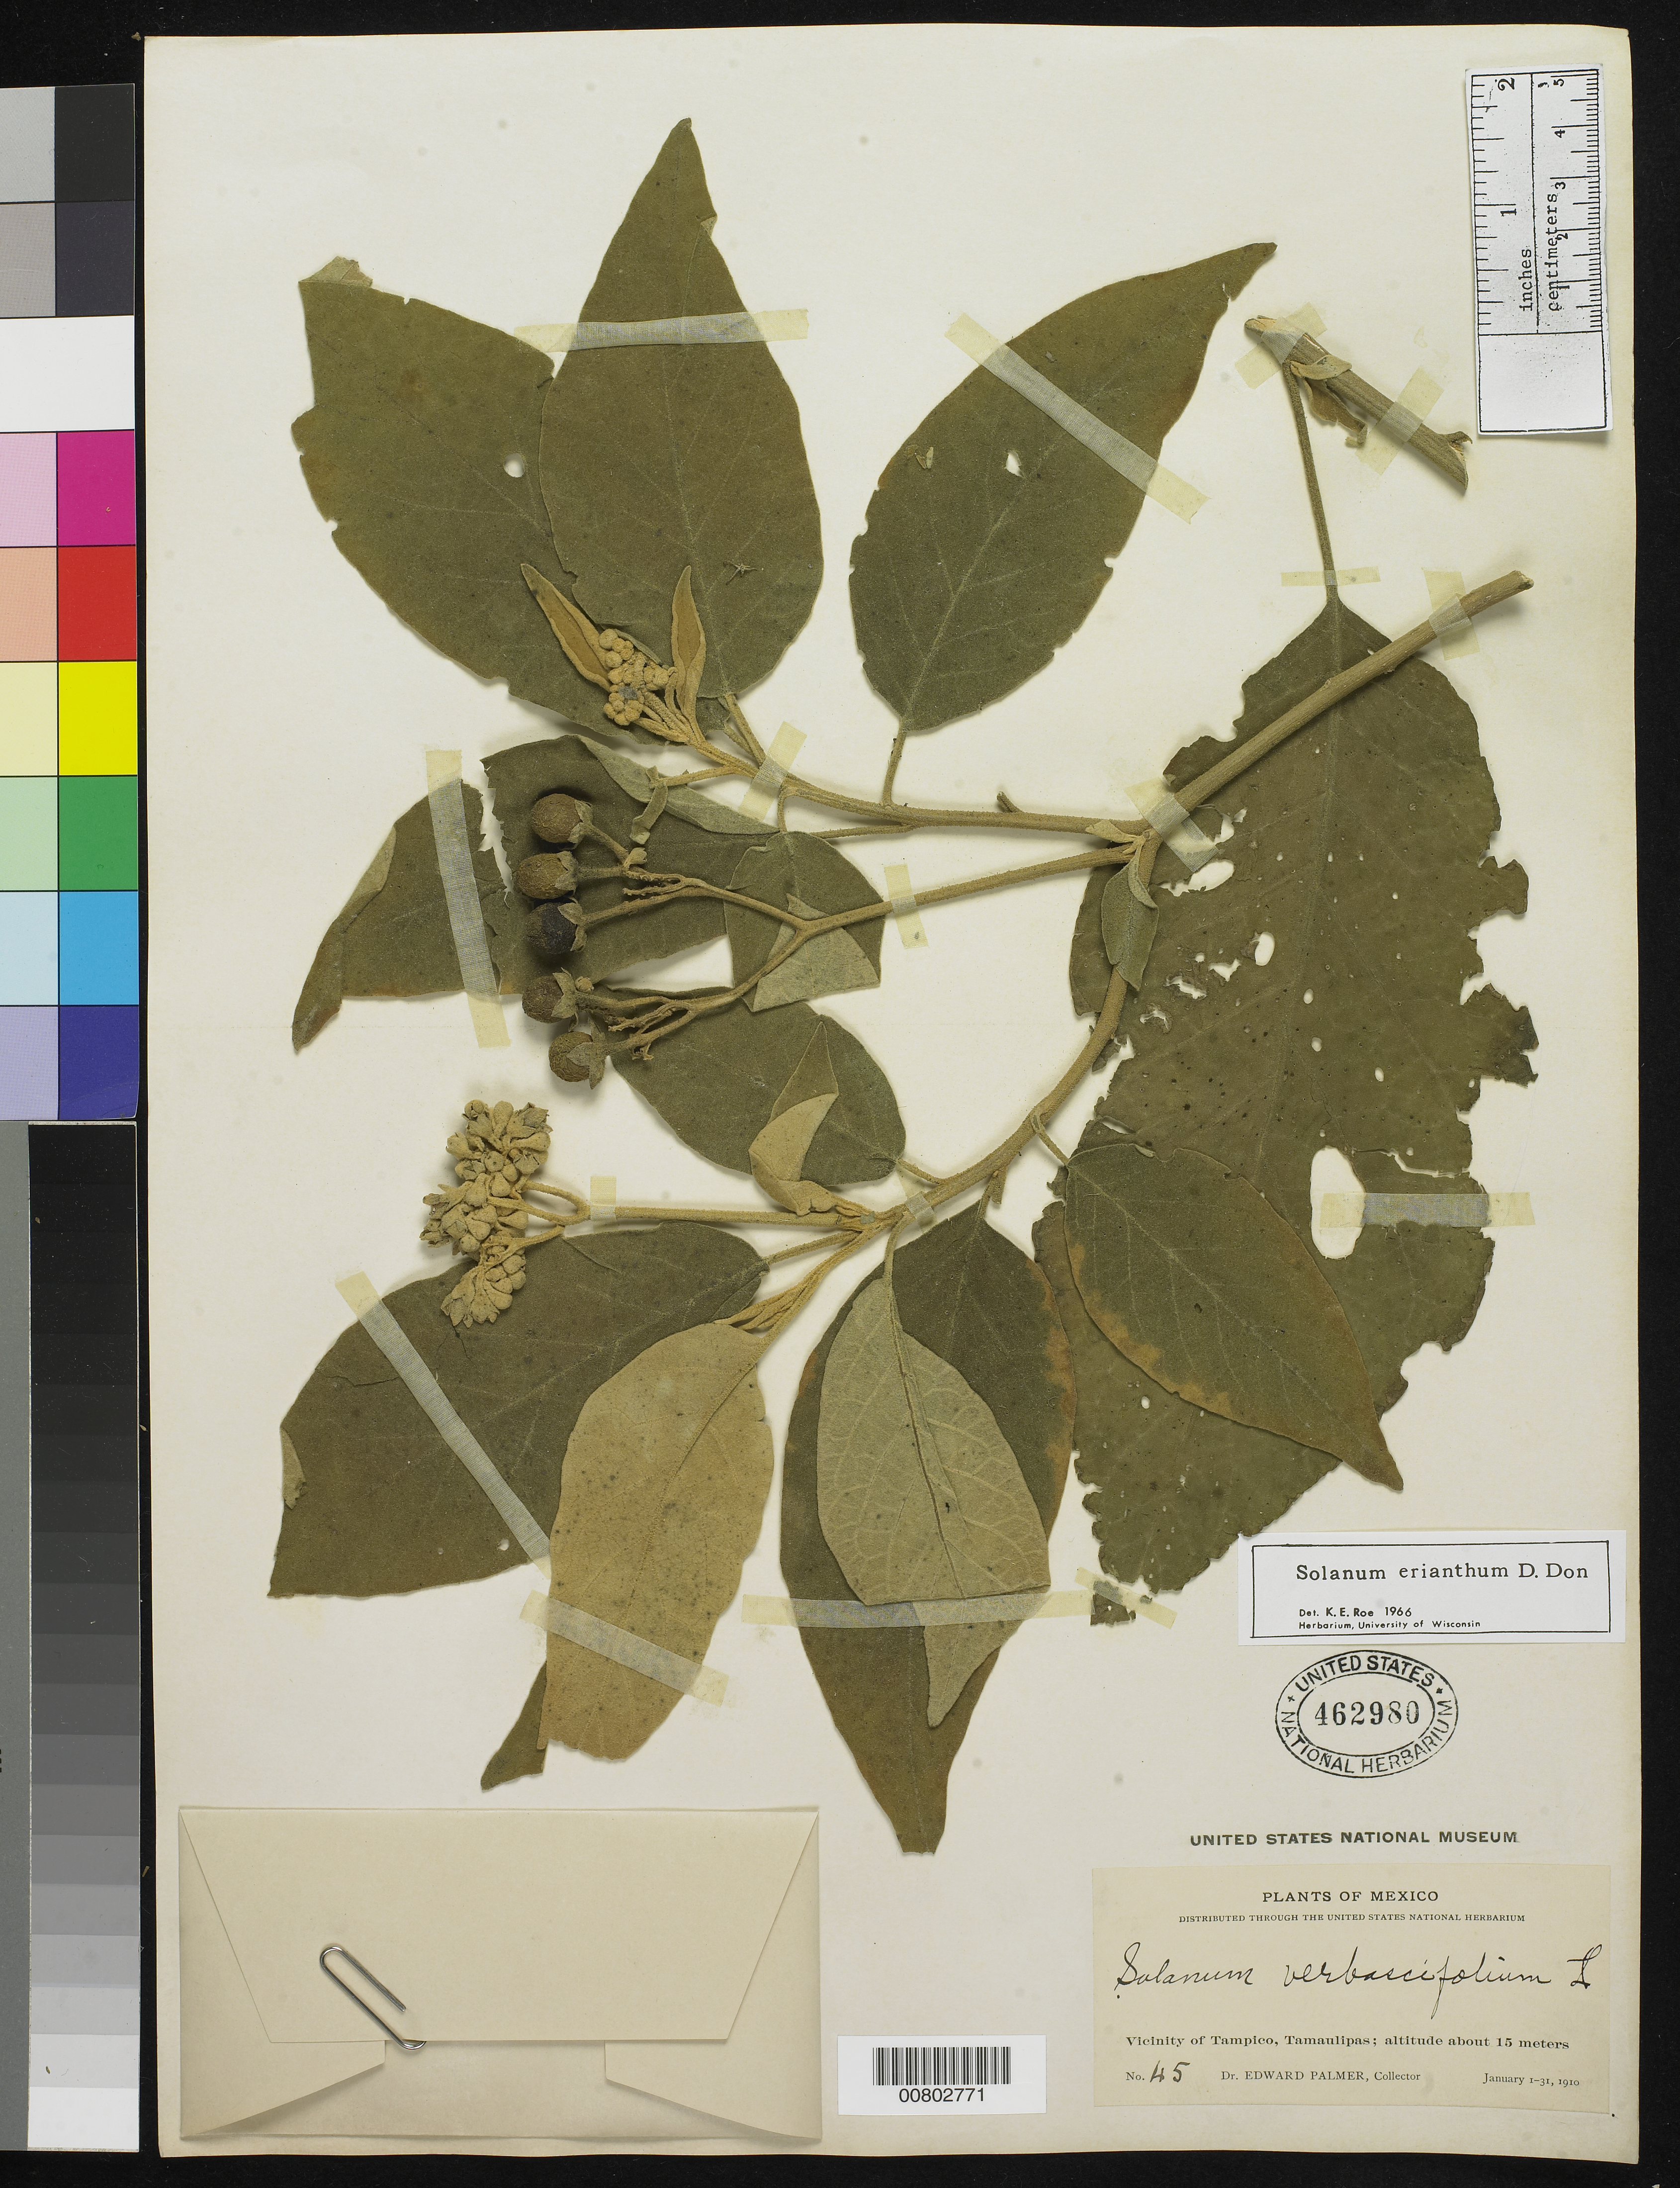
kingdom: Plantae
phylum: Tracheophyta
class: Magnoliopsida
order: Solanales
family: Solanaceae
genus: Solanum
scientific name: Solanum erianthum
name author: D. Don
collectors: E. Palmer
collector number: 45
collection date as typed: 01 Jan 1910 to 31 Jan 1910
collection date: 1910-01-01/1910-01-31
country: Mexico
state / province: Tamaulipas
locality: Vicinity of Tampico, Tamaulipas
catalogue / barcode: US 462980